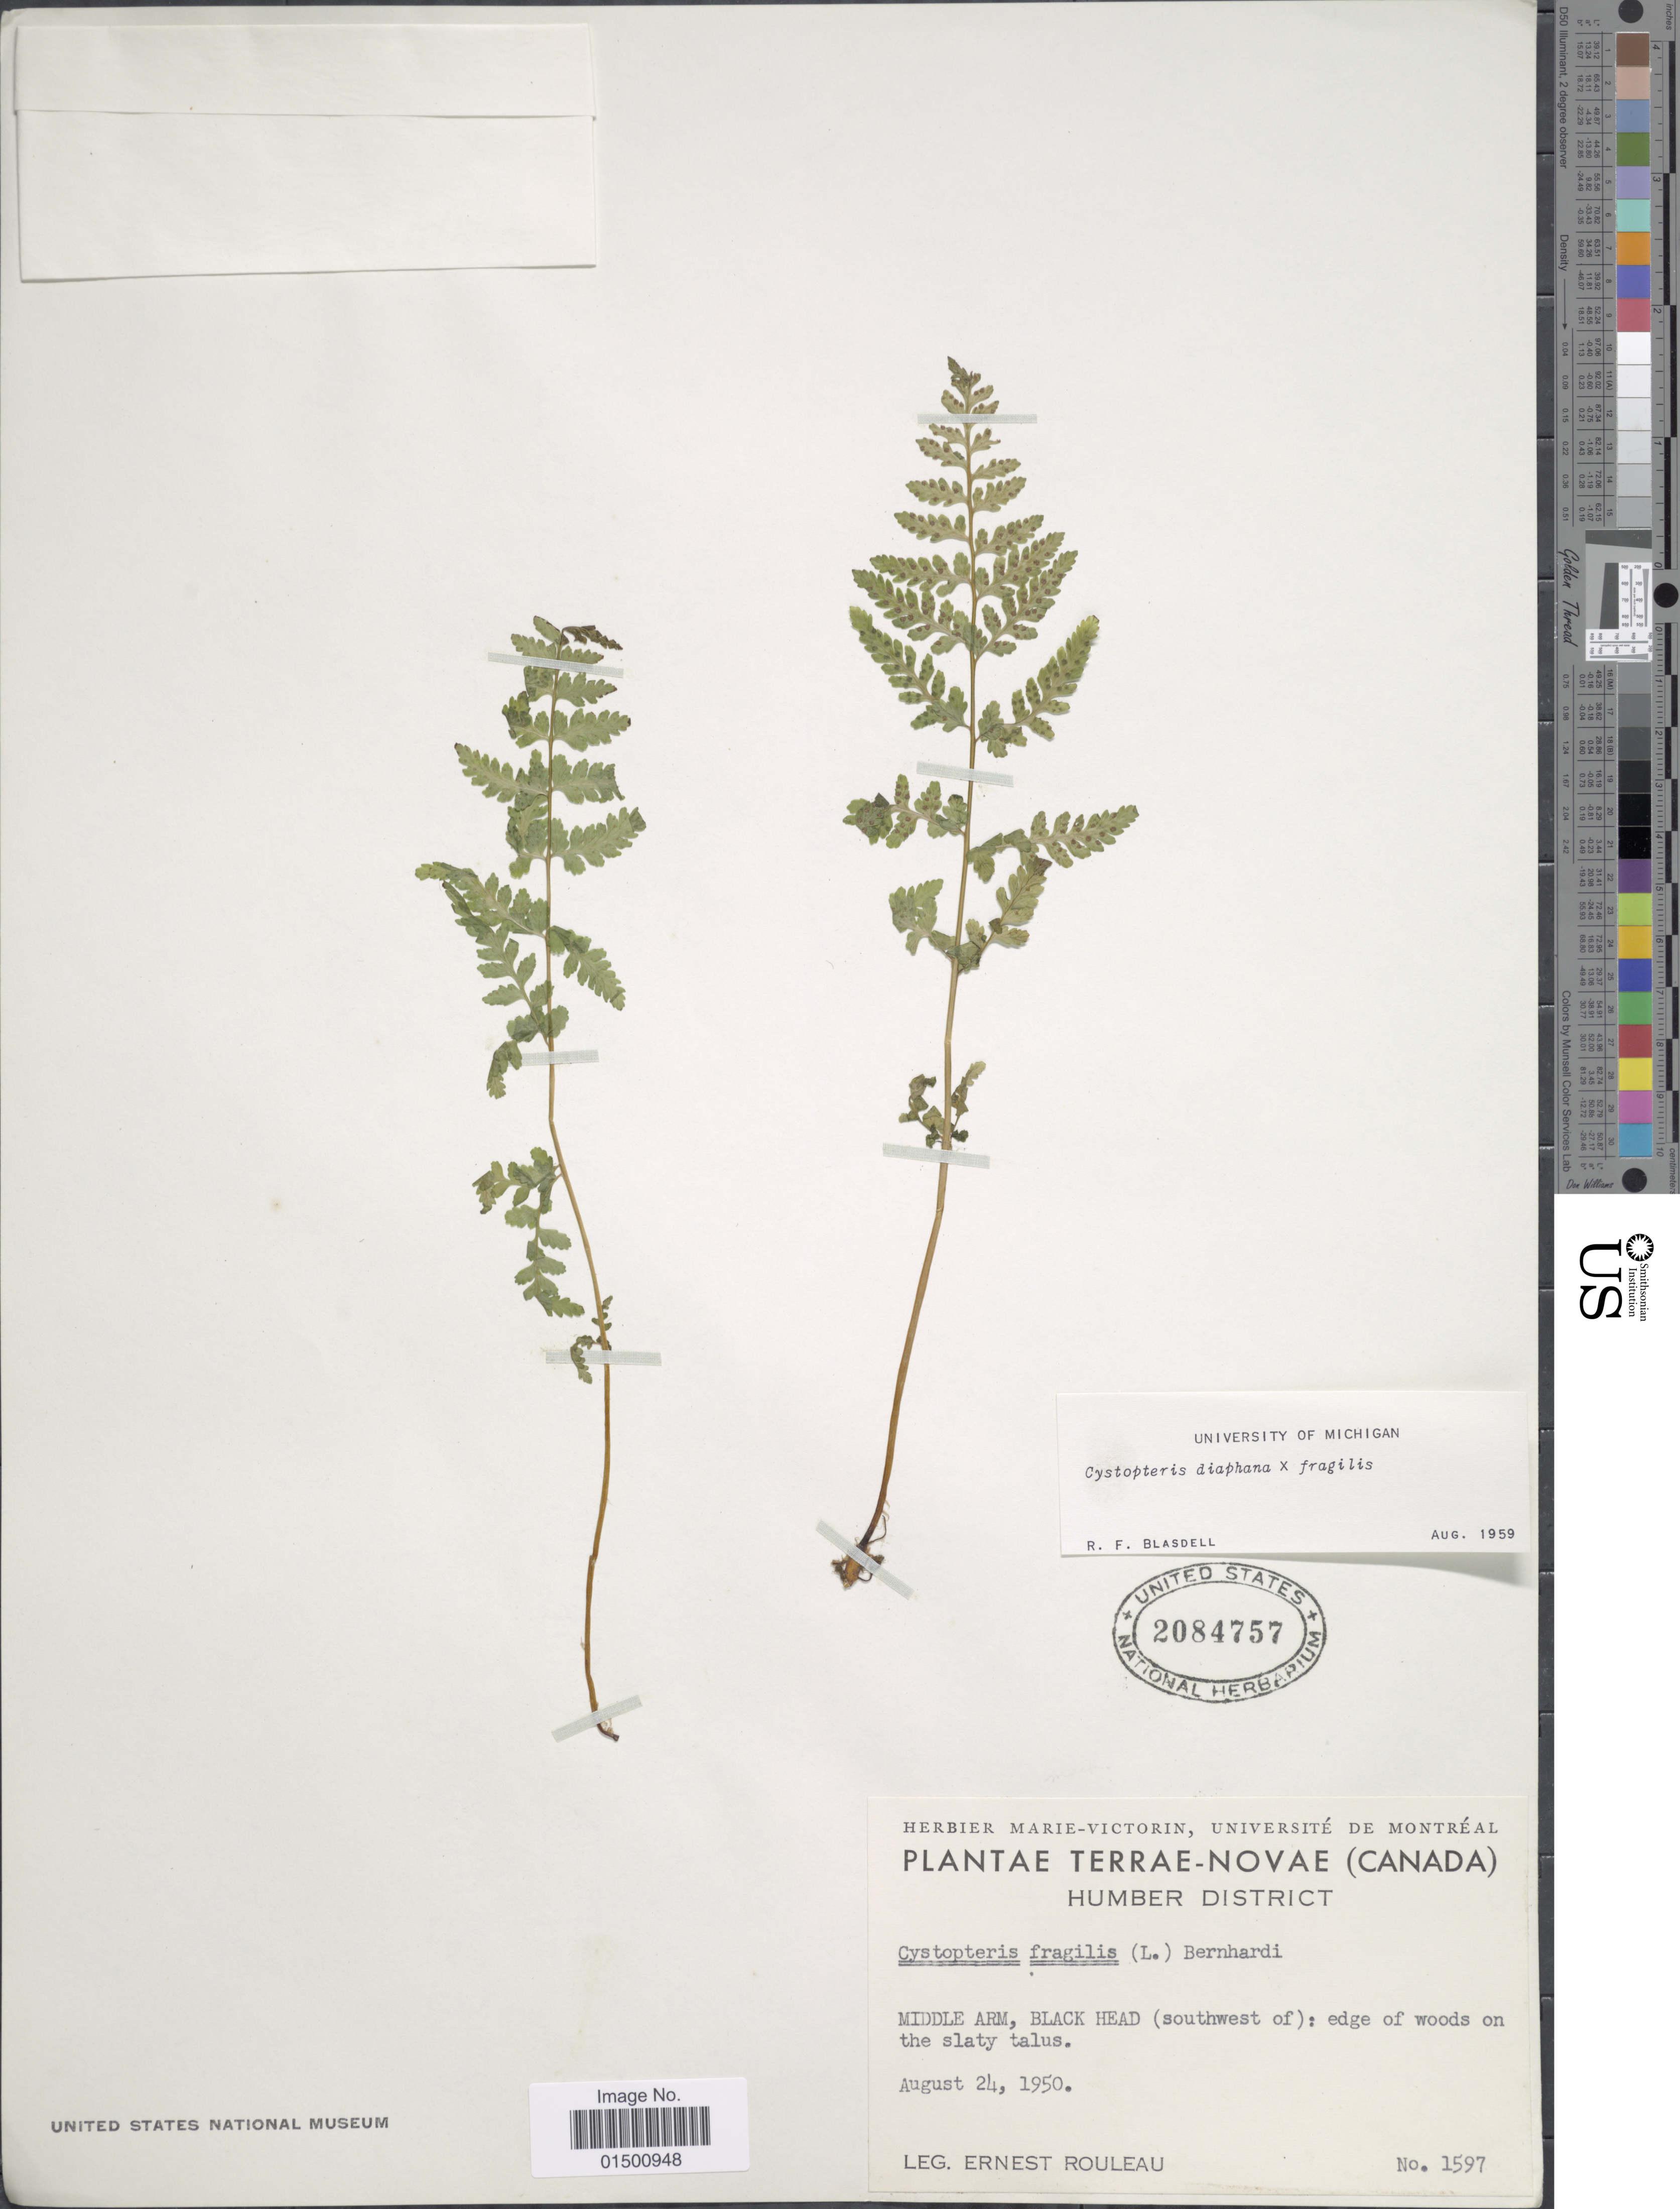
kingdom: Plantae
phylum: Tracheophyta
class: Polypodiopsida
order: Polypodiales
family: Cystopteridaceae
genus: Cystopteris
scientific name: Cystopteris diaphana x C. fragilis (L.) Bernh.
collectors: J. Rouleau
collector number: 1597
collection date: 1950-08-24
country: Canada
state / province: Newfoundland and Labrador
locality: Terrae-Novae, Humber District, Middle Arm, Black Head (southwest of)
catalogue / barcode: US 2084757